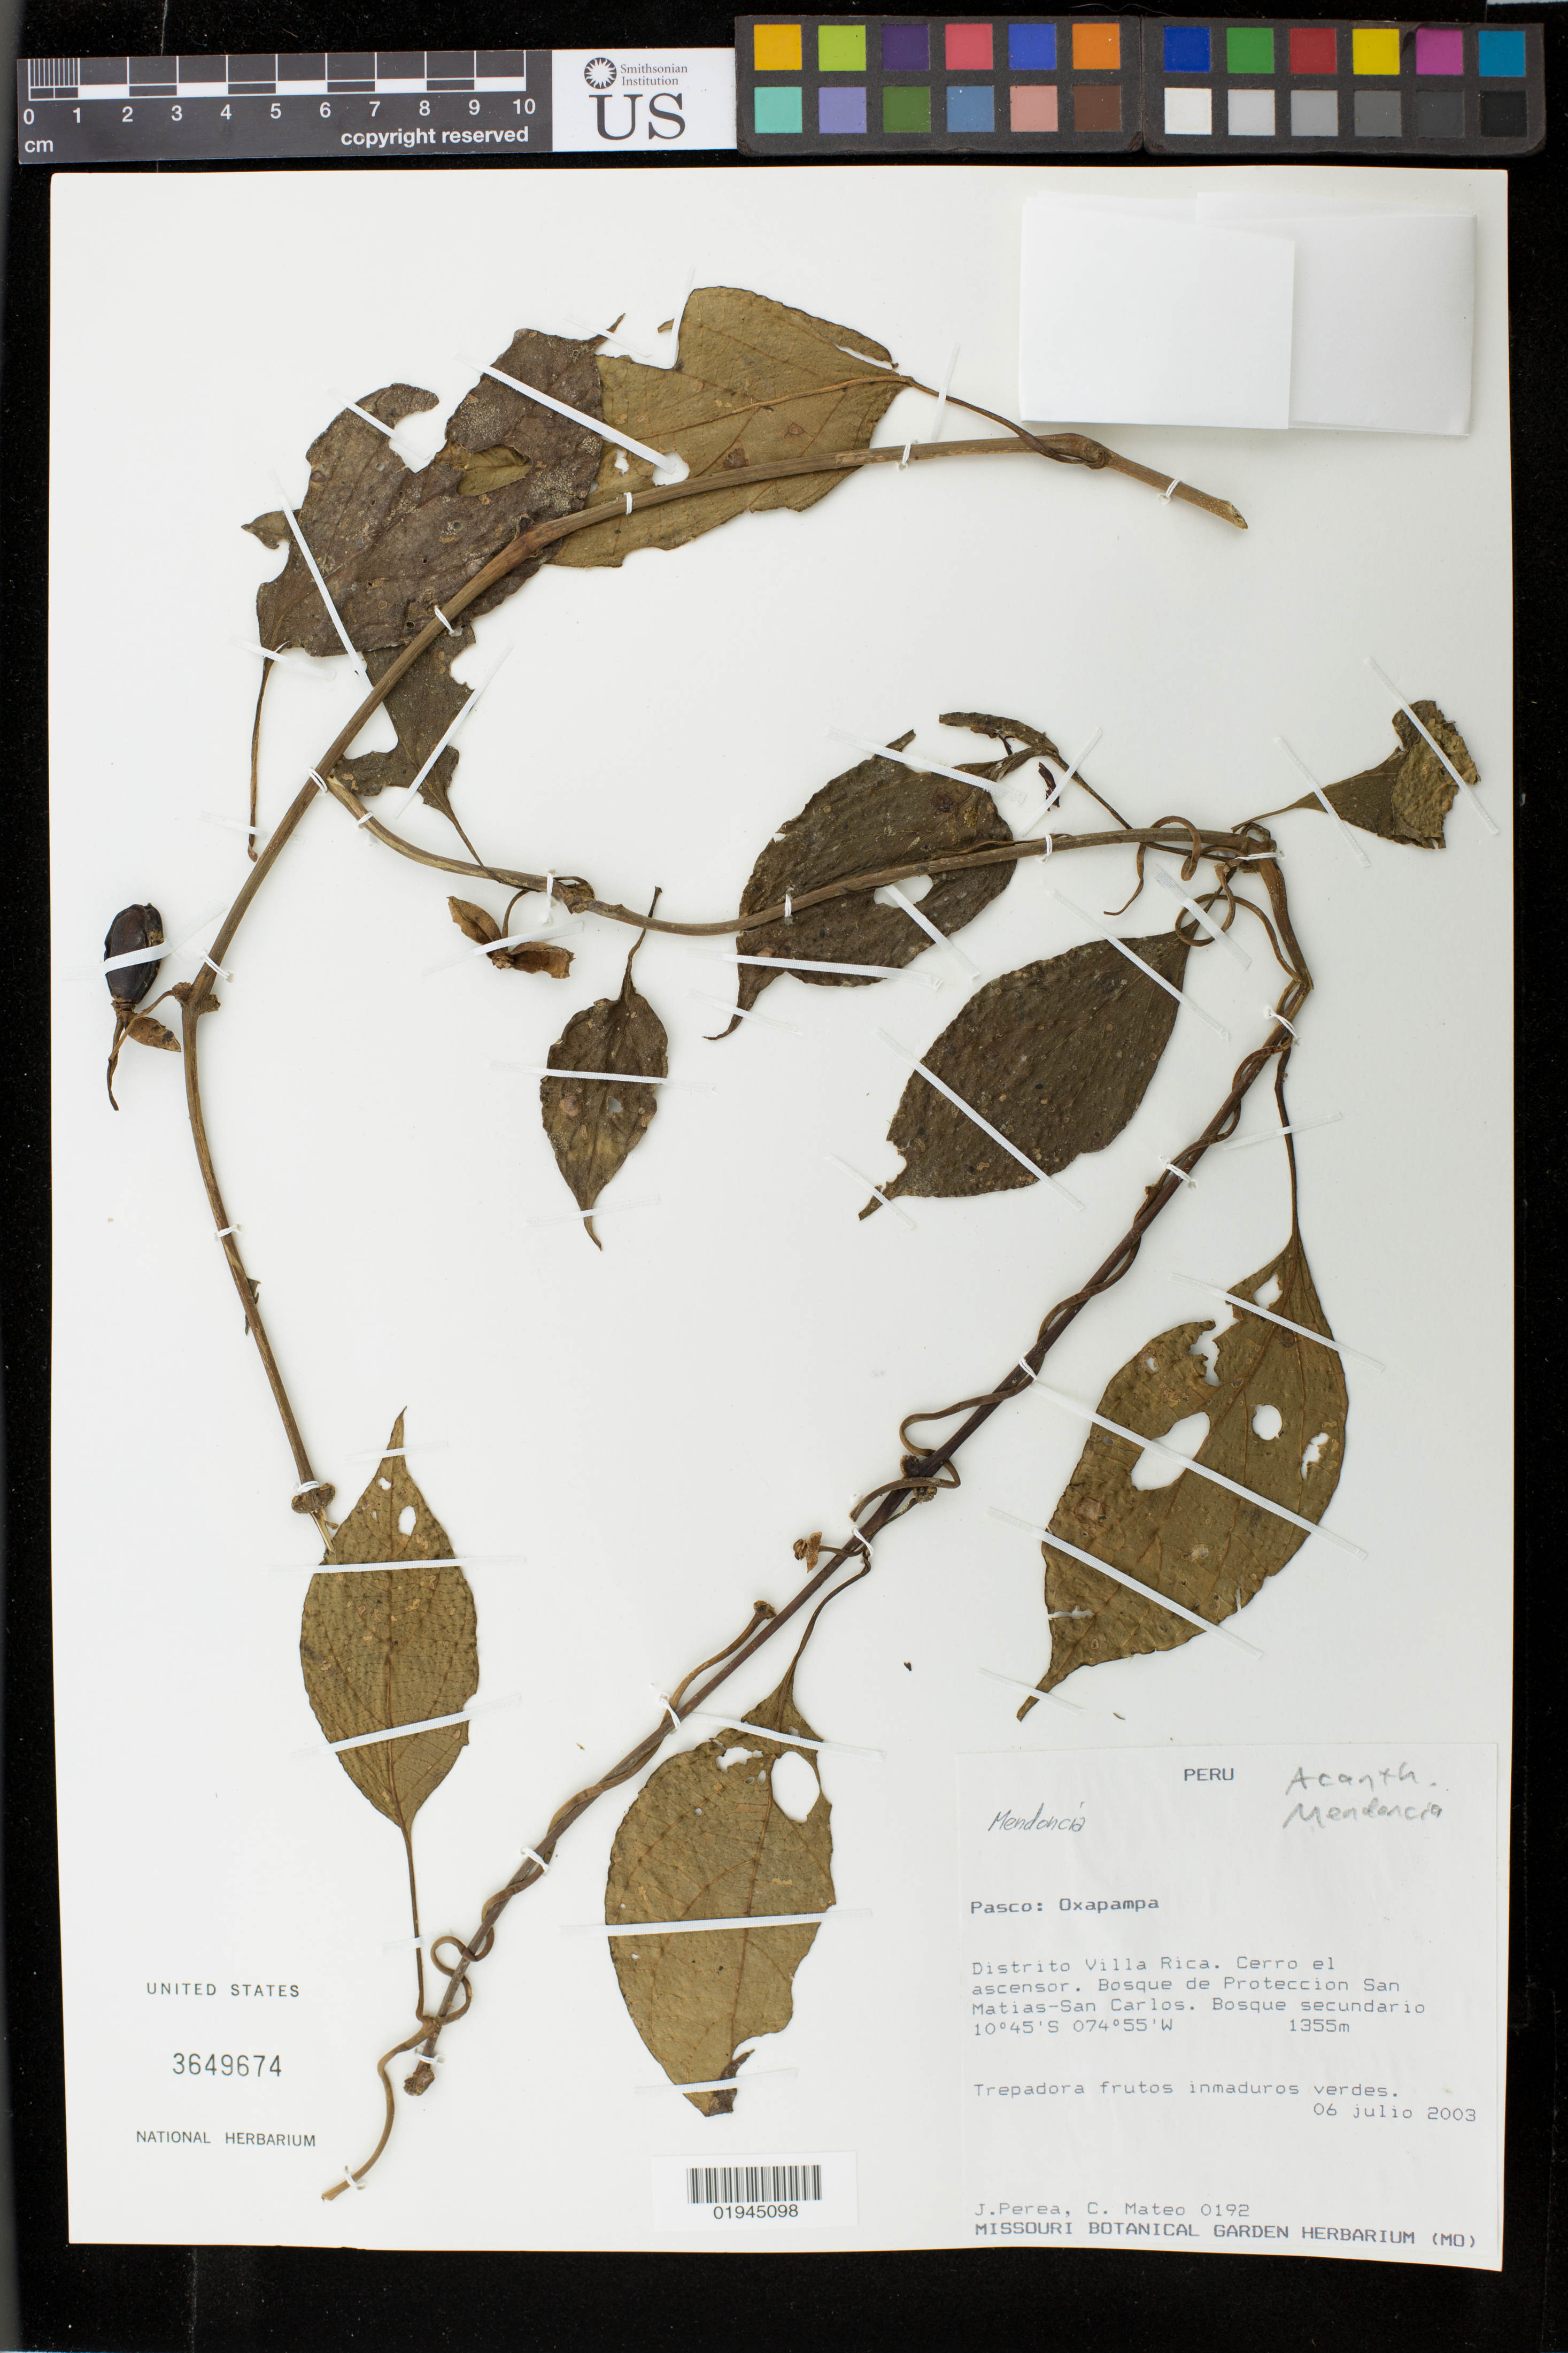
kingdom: Plantae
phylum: Tracheophyta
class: Magnoliopsida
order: Lamiales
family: Acanthaceae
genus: Mendoncia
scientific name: Mendoncia sp.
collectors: J. Perea & C. Mateo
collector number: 192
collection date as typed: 06 Jul 2003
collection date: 2003-07-06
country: Peru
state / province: Pasco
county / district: Oxapampa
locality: Distrito Villa Rica. Cerro el ascensor. Bosque de Proteccion San Matias-San Carlos.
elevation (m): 1355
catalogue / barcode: US 3649674